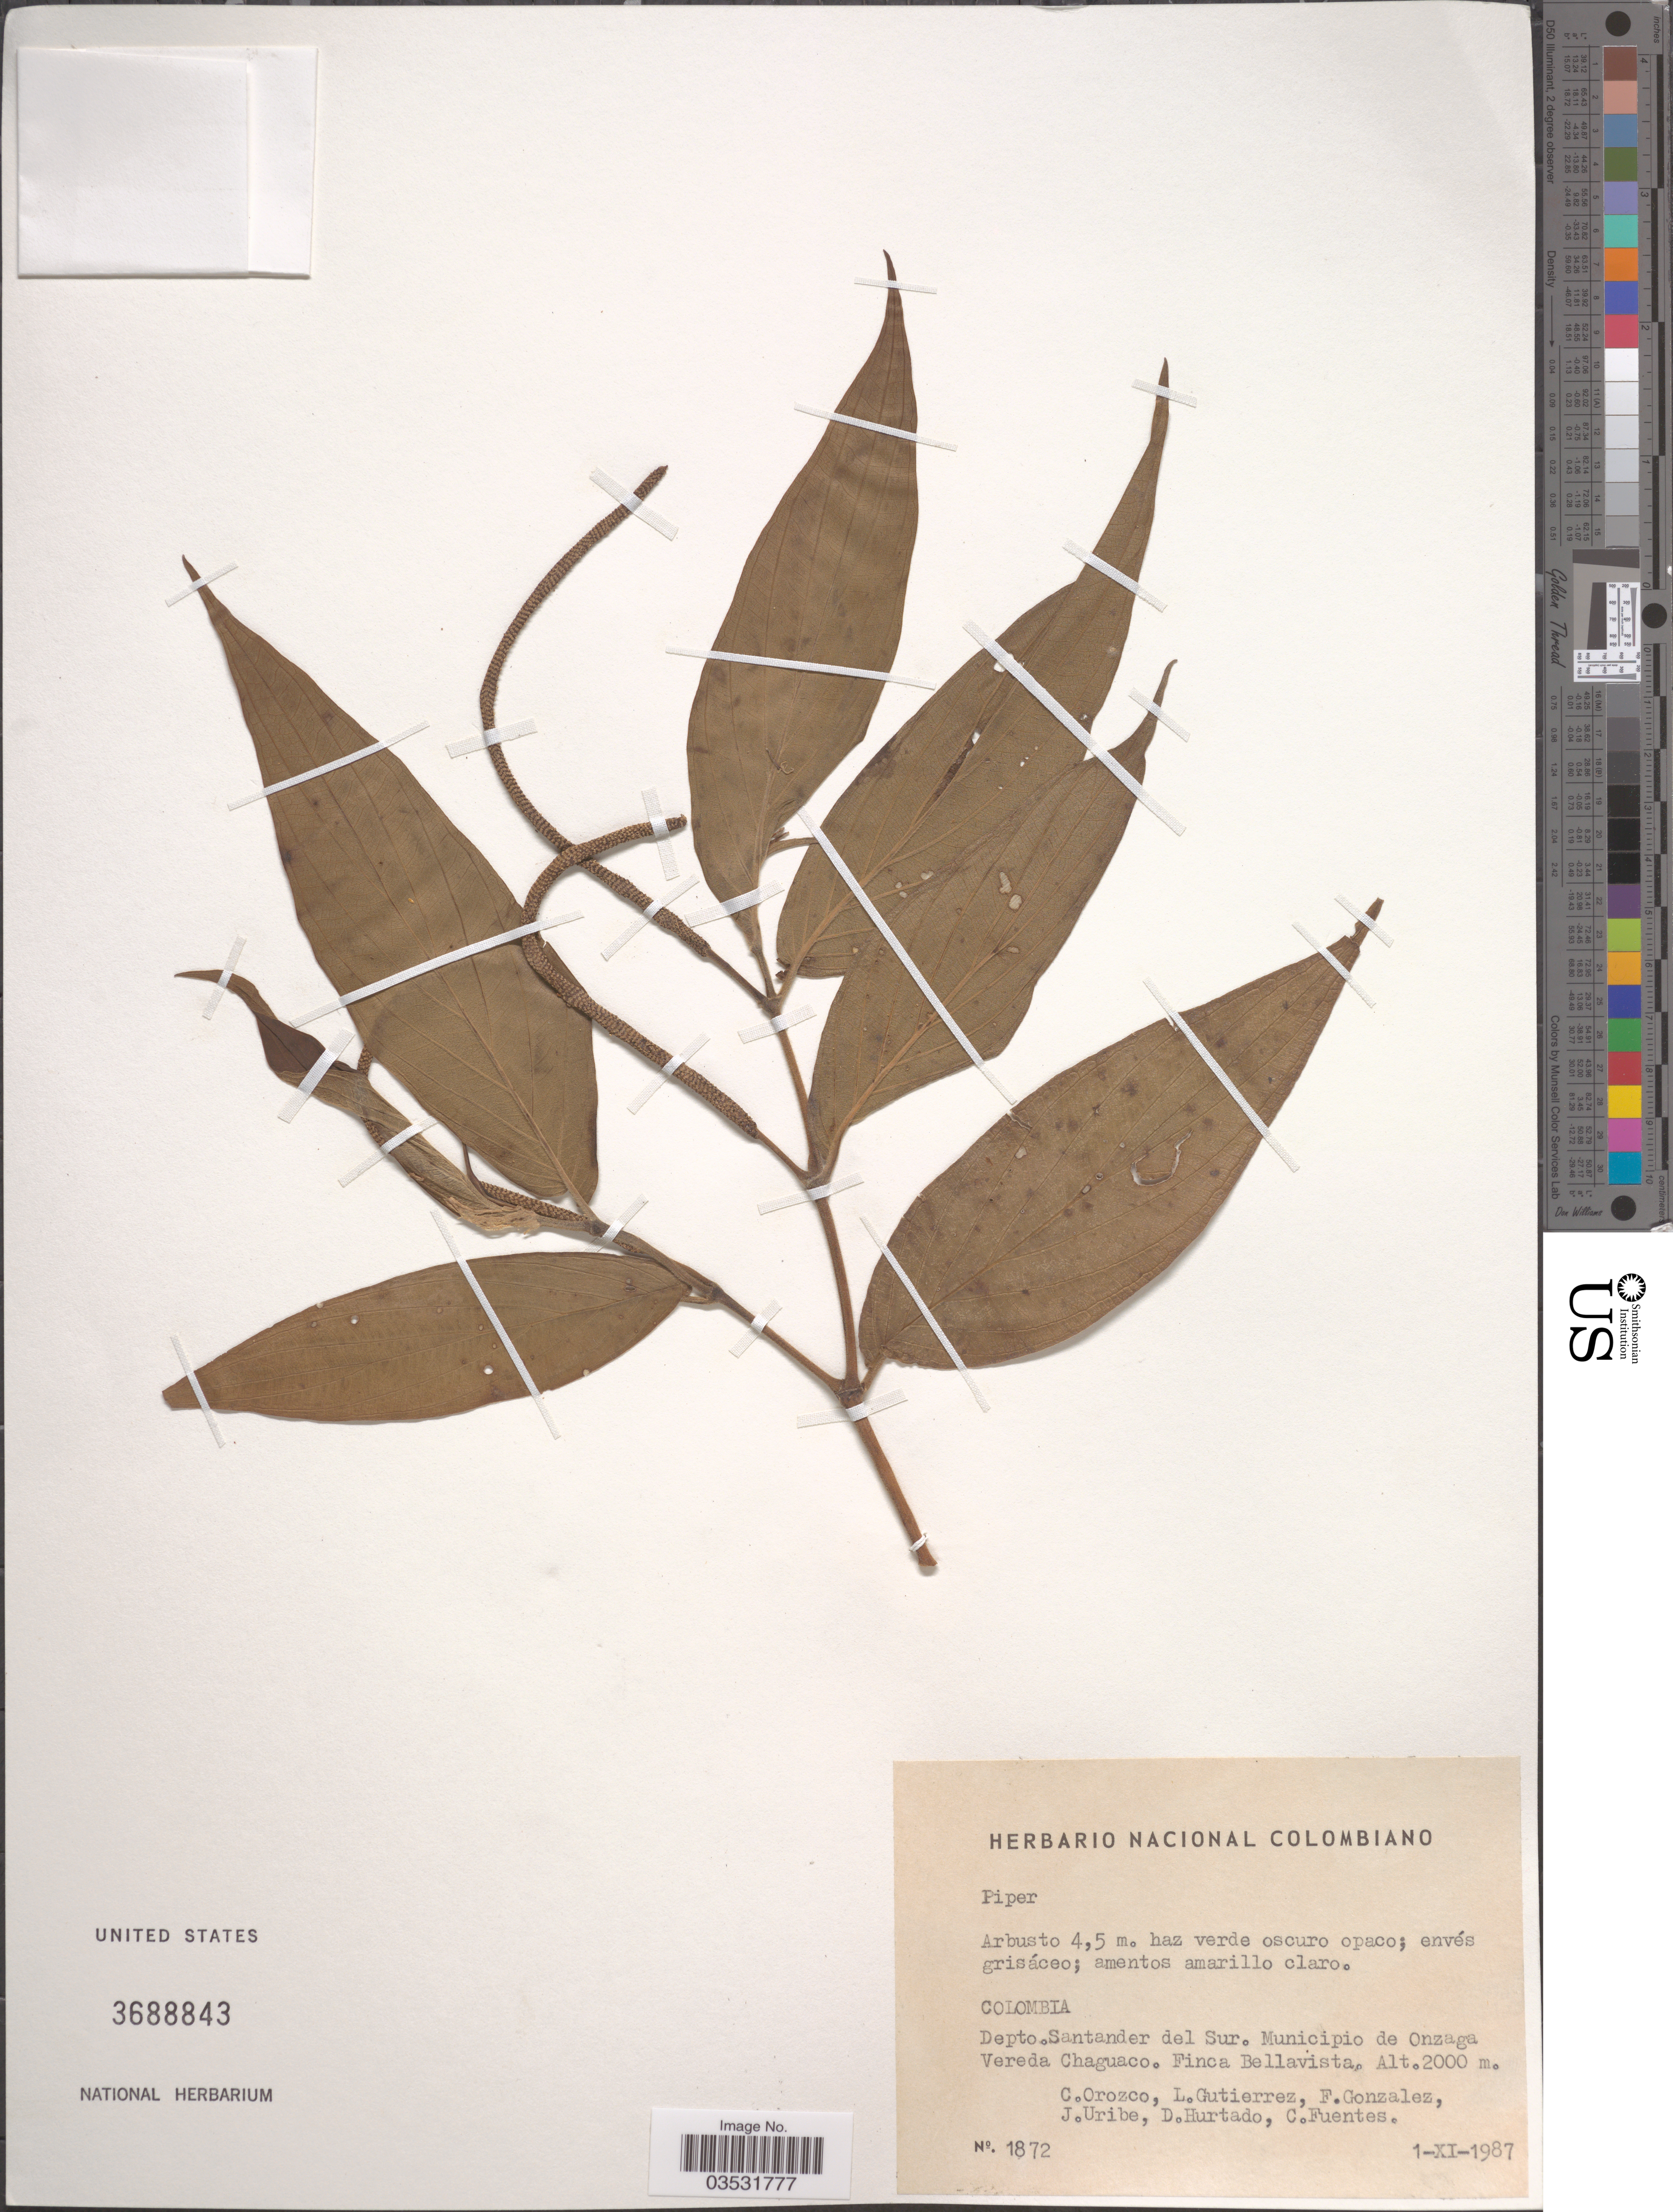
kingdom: Plantae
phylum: Tracheophyta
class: Magnoliopsida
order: Piperales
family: Piperaceae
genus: Piper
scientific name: Piper sp.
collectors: C. Orozco, L. Gutiérrez, F. Gonzalez, J. Uribe & et al.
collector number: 1872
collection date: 1987-11-01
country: Colombia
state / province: Santander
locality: Depto. Santander del Sur. Municipio de Onzaga. Vereda Chaguaco. Finca Bellavista.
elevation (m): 2000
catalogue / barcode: US 3688843